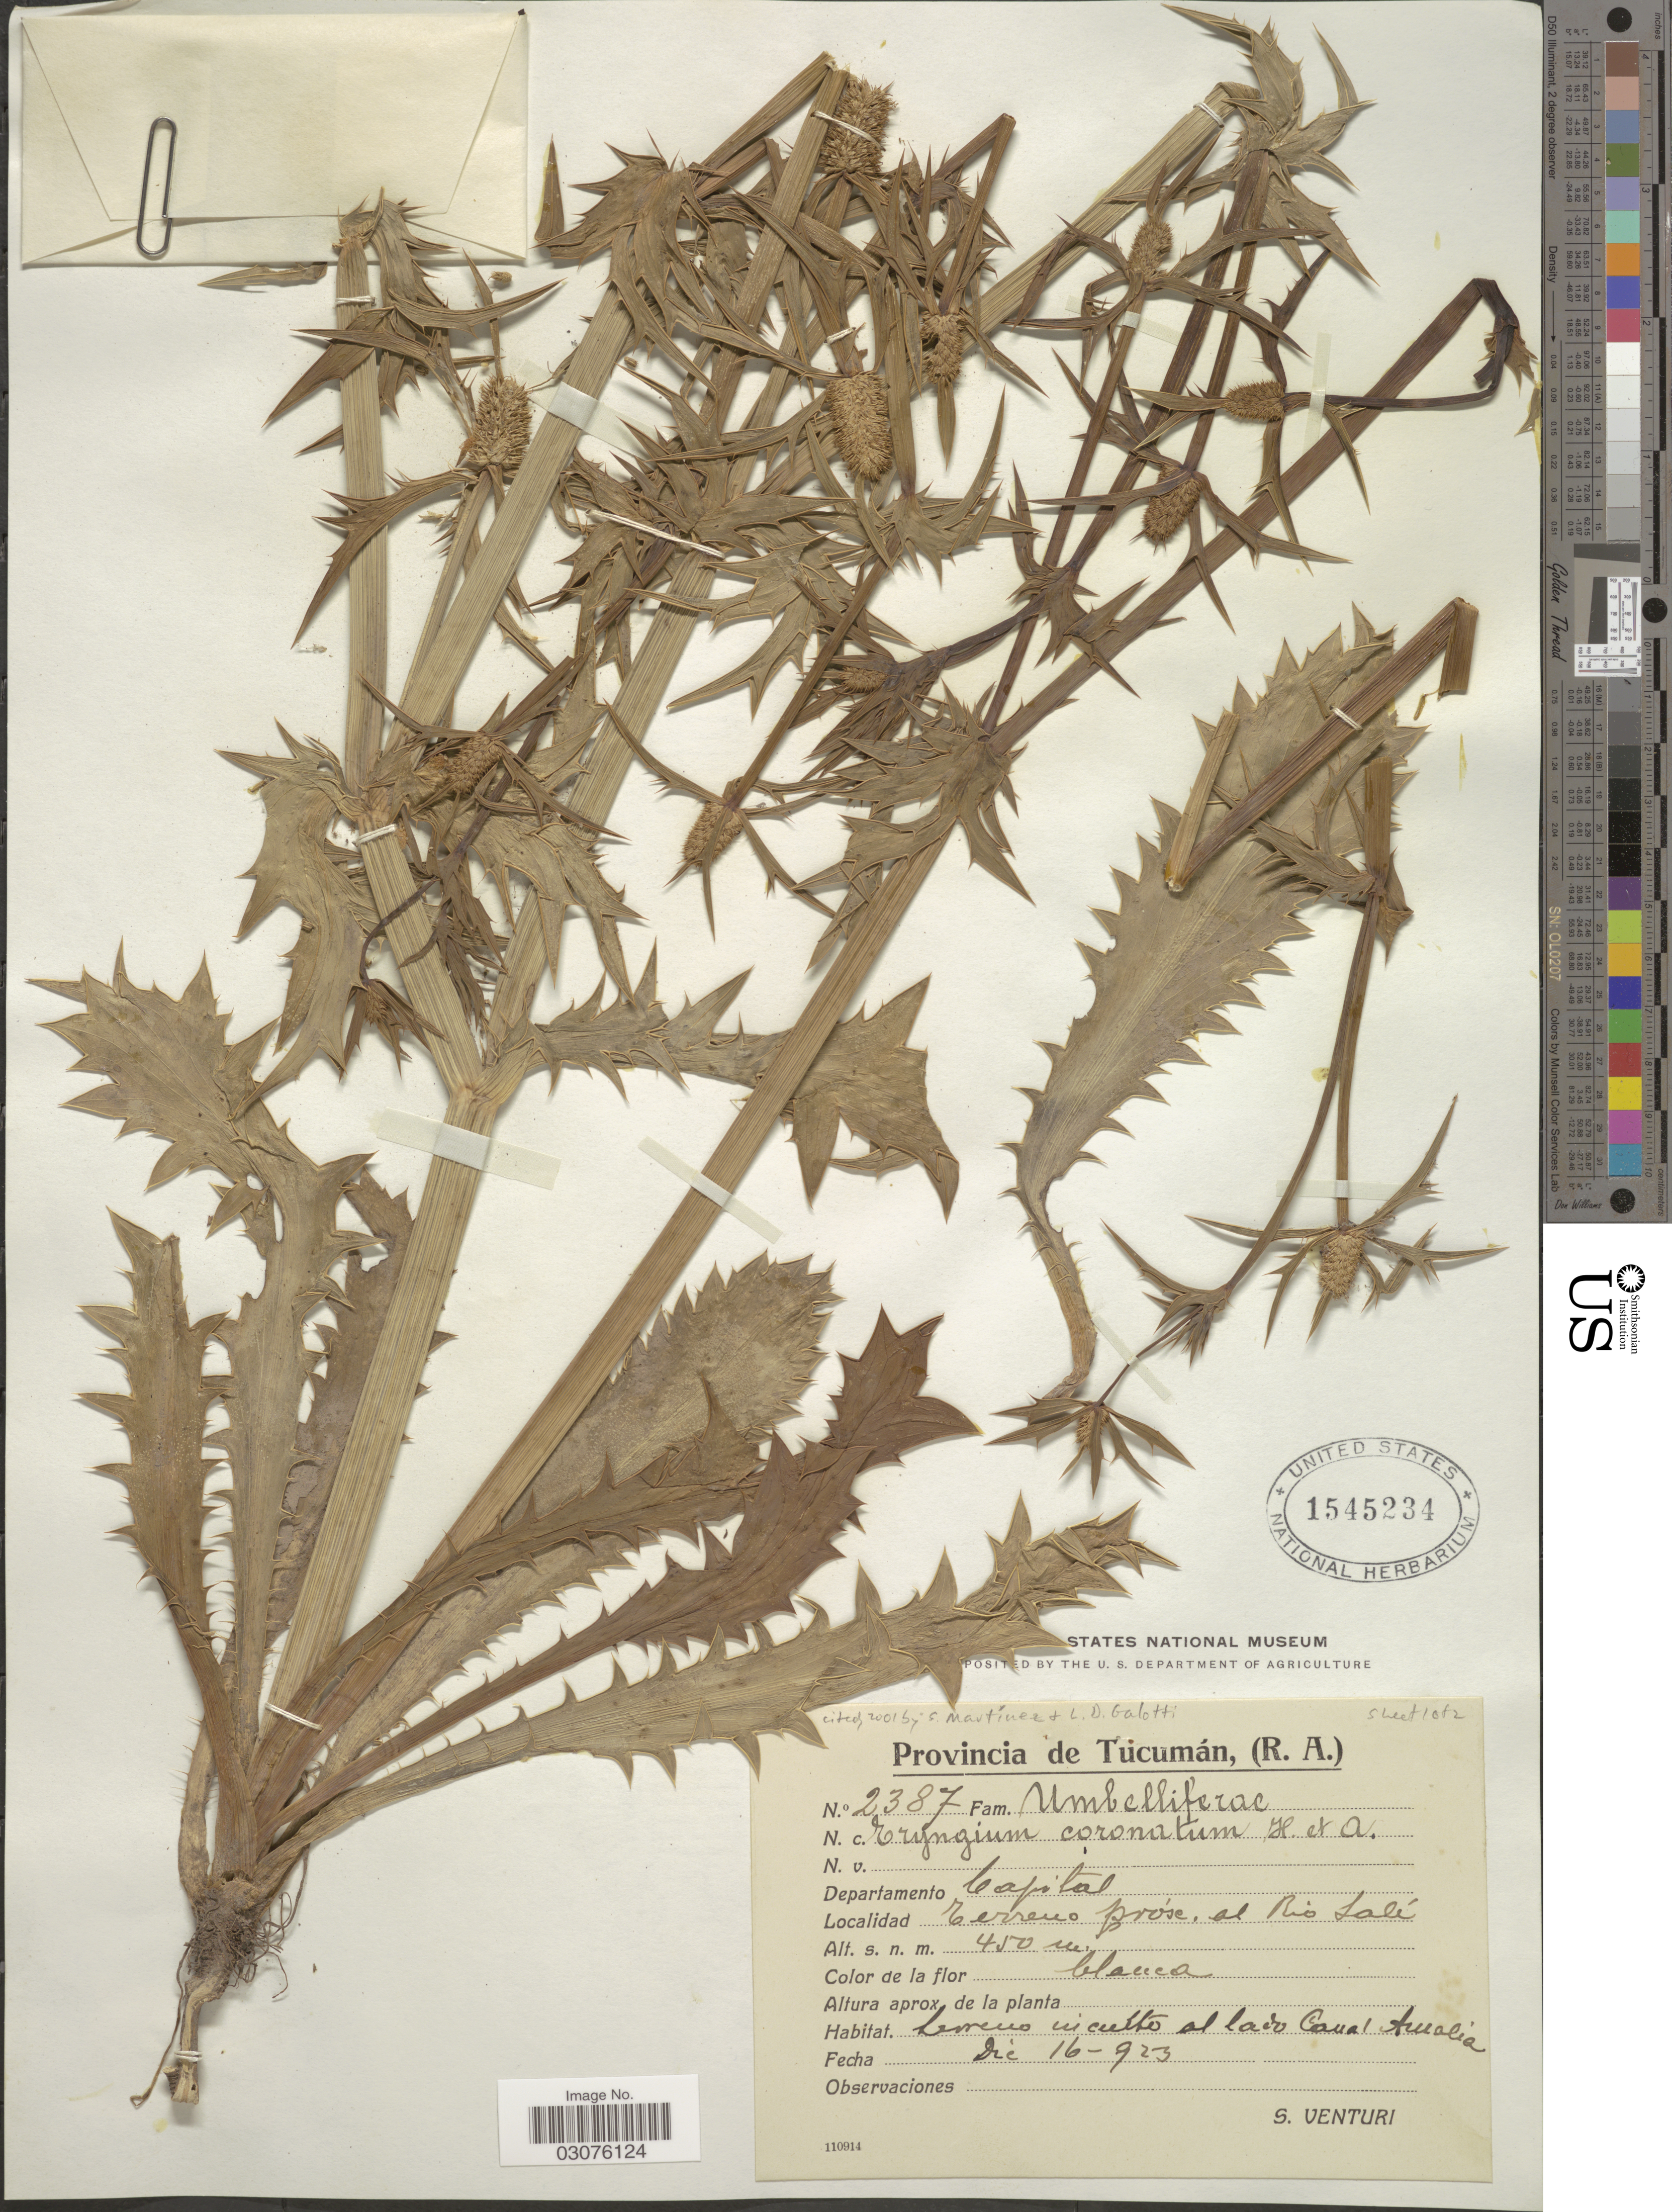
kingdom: Plantae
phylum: Tracheophyta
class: Magnoliopsida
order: Apiales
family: Apiaceae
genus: Eryngium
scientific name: Eryngium coronatum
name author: Hook. & Arn.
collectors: S. Venturi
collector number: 2387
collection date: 1923-12-16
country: Argentina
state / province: Tucuman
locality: Provincia de Tucumán, (R.A.). Departamento Capital. Terreno Brusé, al Rio Sali.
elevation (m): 450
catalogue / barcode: US 1545234